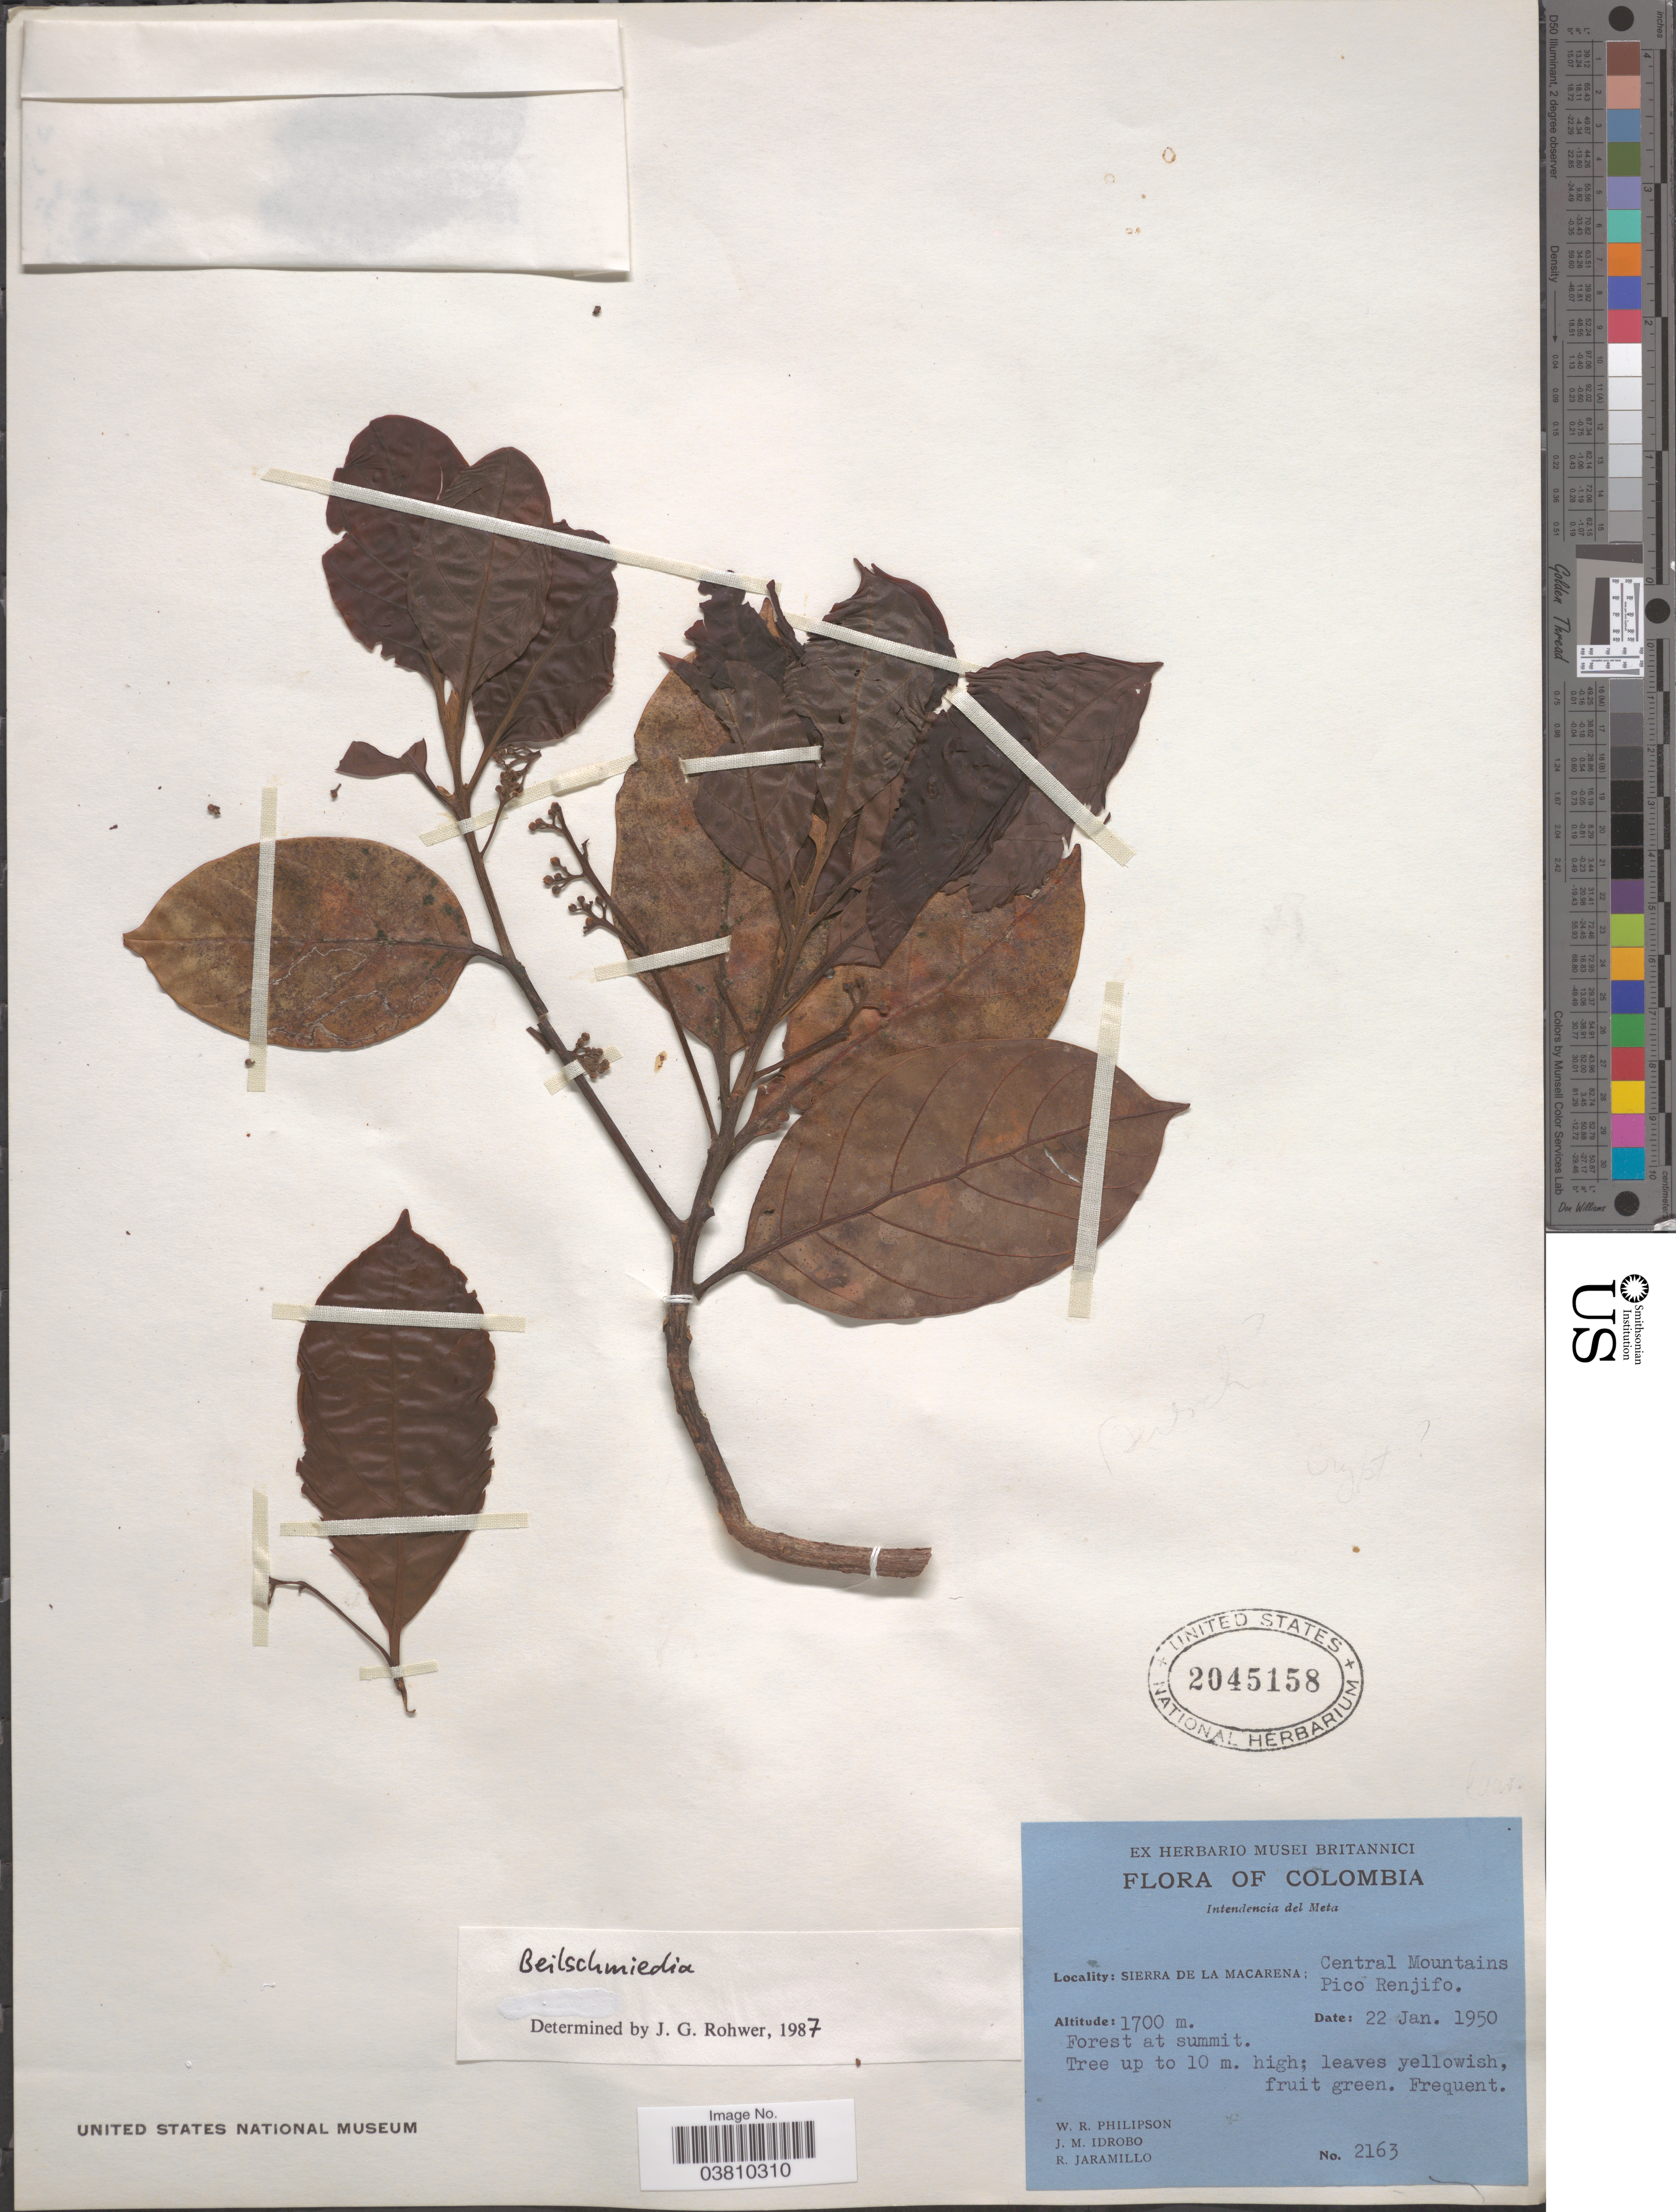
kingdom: Plantae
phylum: Tracheophyta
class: Magnoliopsida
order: Laurales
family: Lauraceae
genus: Beilschmiedia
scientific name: Beilschmiedia sp.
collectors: W. R. Philipson, J. M. Idrobo & R. Jaramillo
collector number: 2163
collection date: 1950-01-22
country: Colombia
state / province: Meta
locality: Intendencia del Meta. Sierra de La Macarena: Central Mountains, Pico Renjifo.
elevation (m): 1700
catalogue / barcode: US 2045158